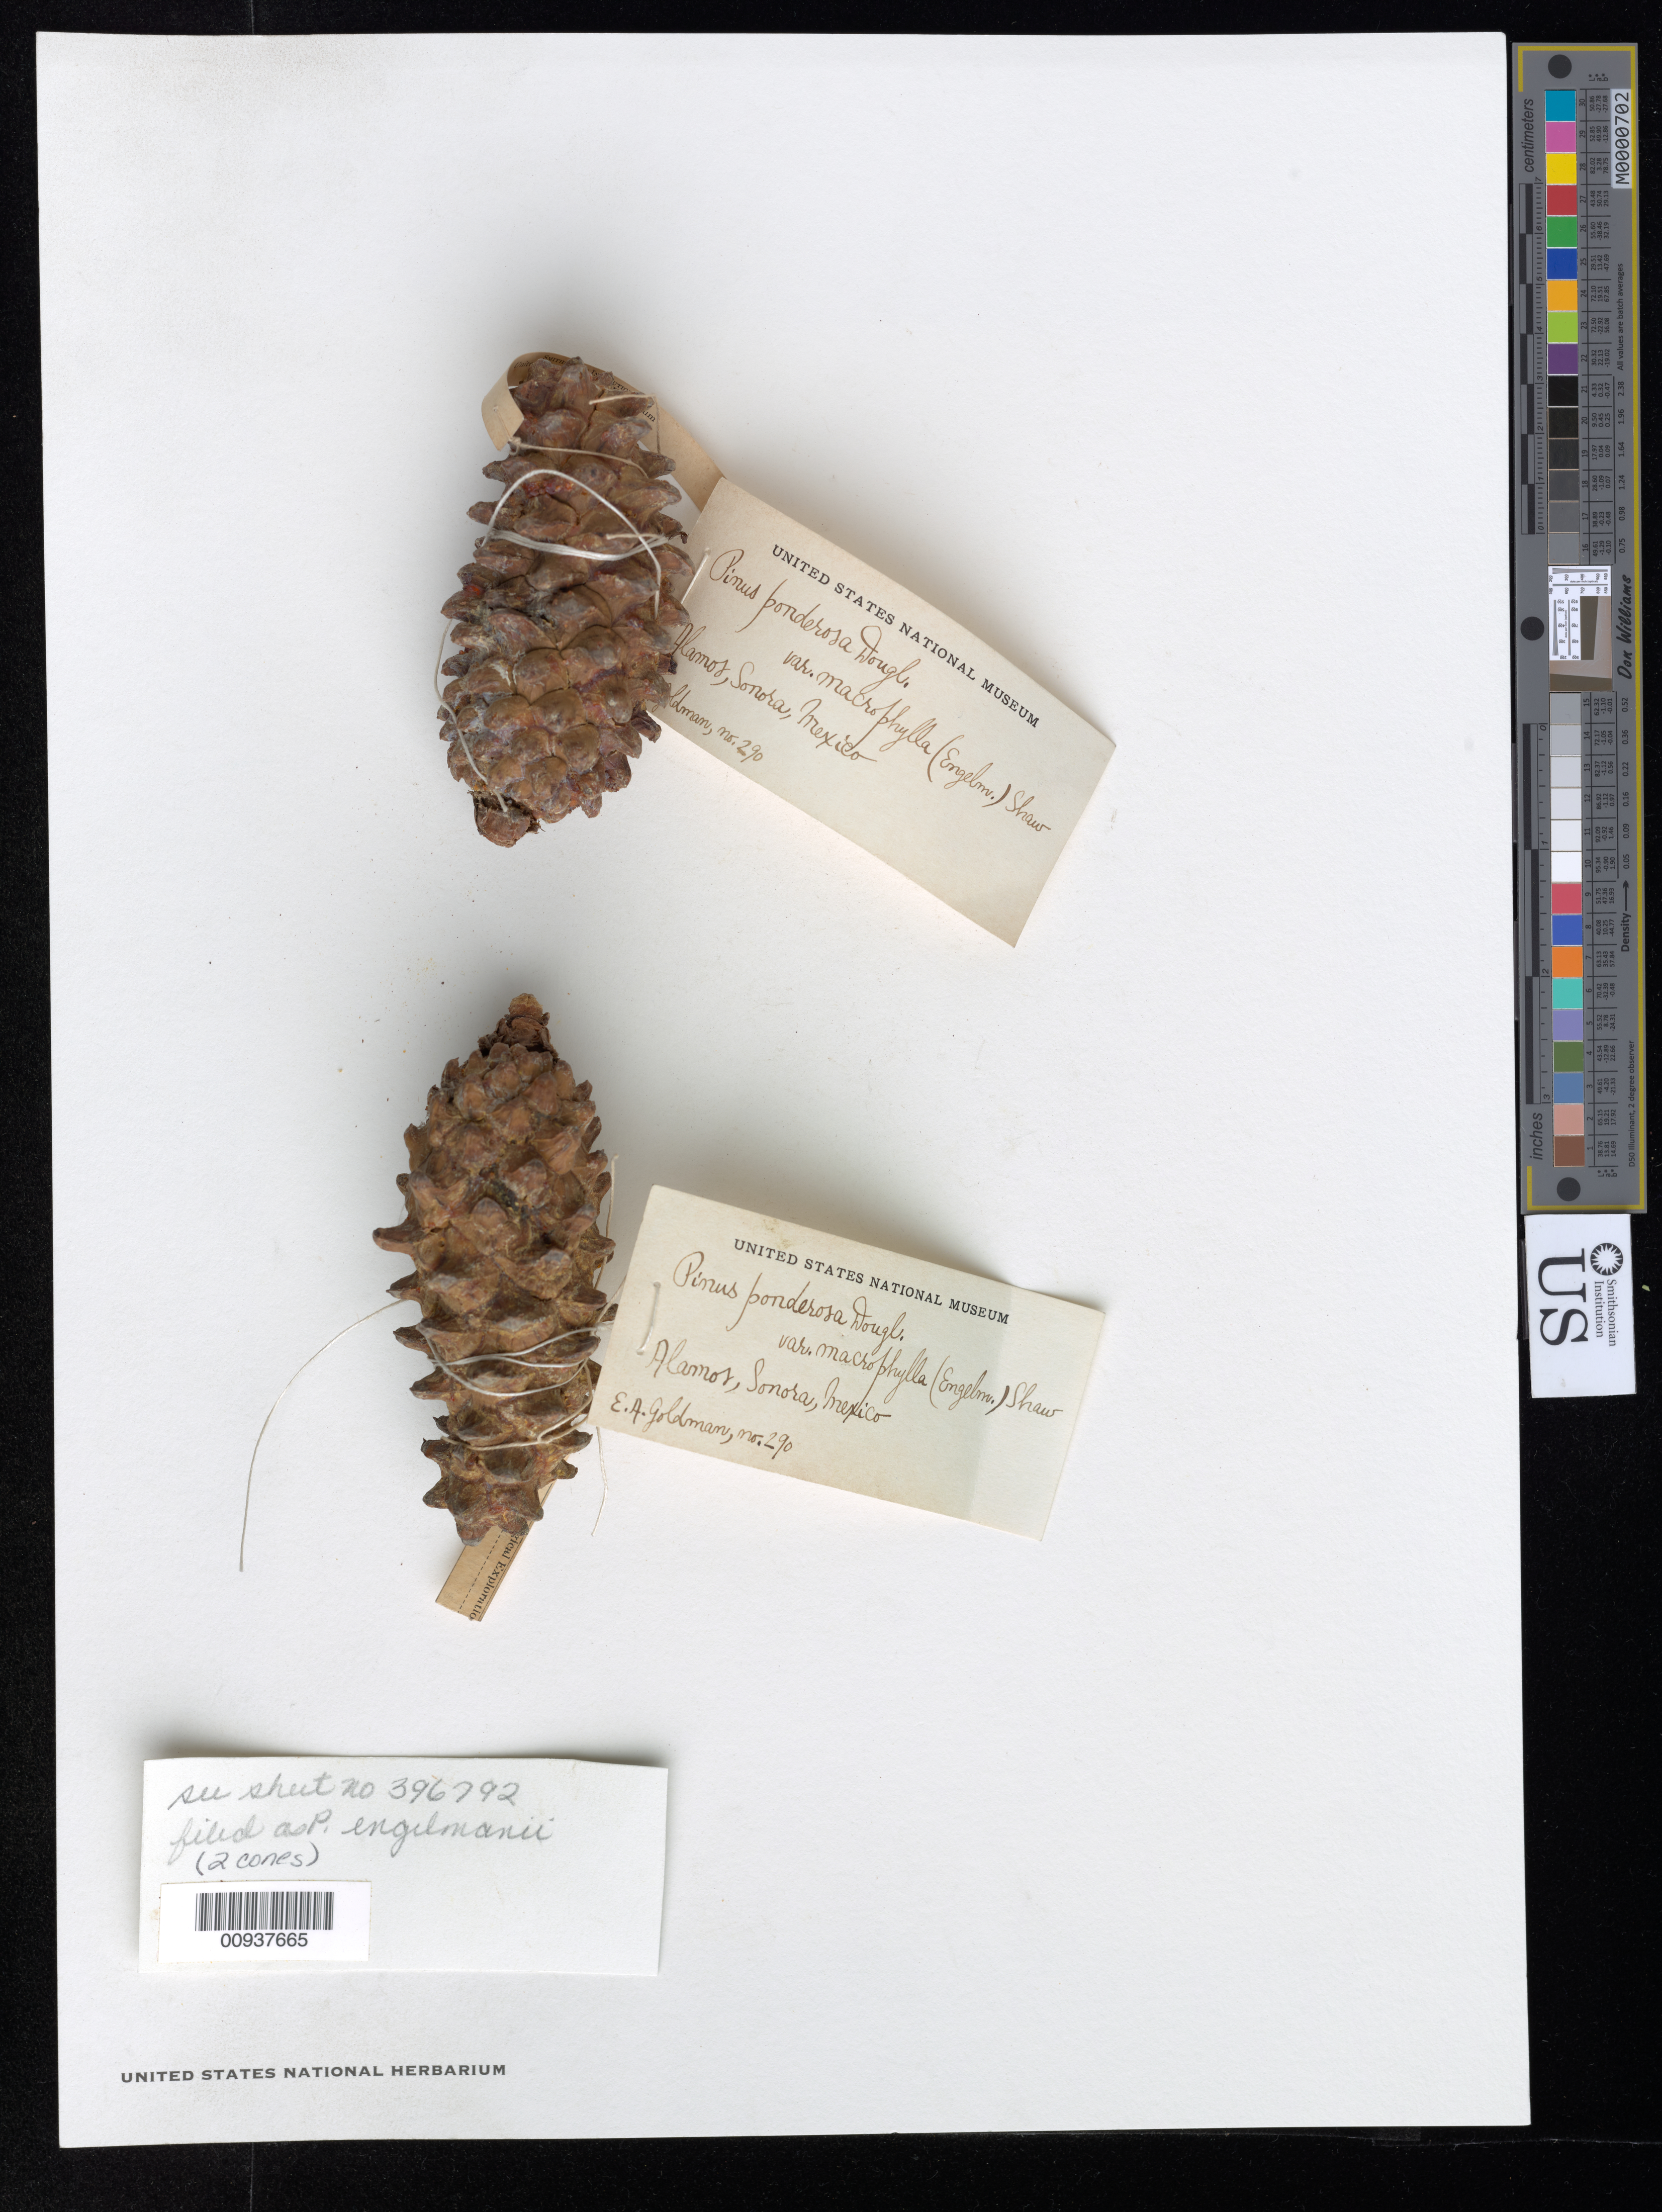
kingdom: Plantae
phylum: Tracheophyta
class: Pinopsida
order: Pinales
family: Pinaceae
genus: Pinus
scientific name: Pinus engelmannii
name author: Carrière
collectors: E. A. Goldman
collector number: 290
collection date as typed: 06 Jan 1899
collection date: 1899-01-06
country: Mexico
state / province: Sonora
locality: Alamos.